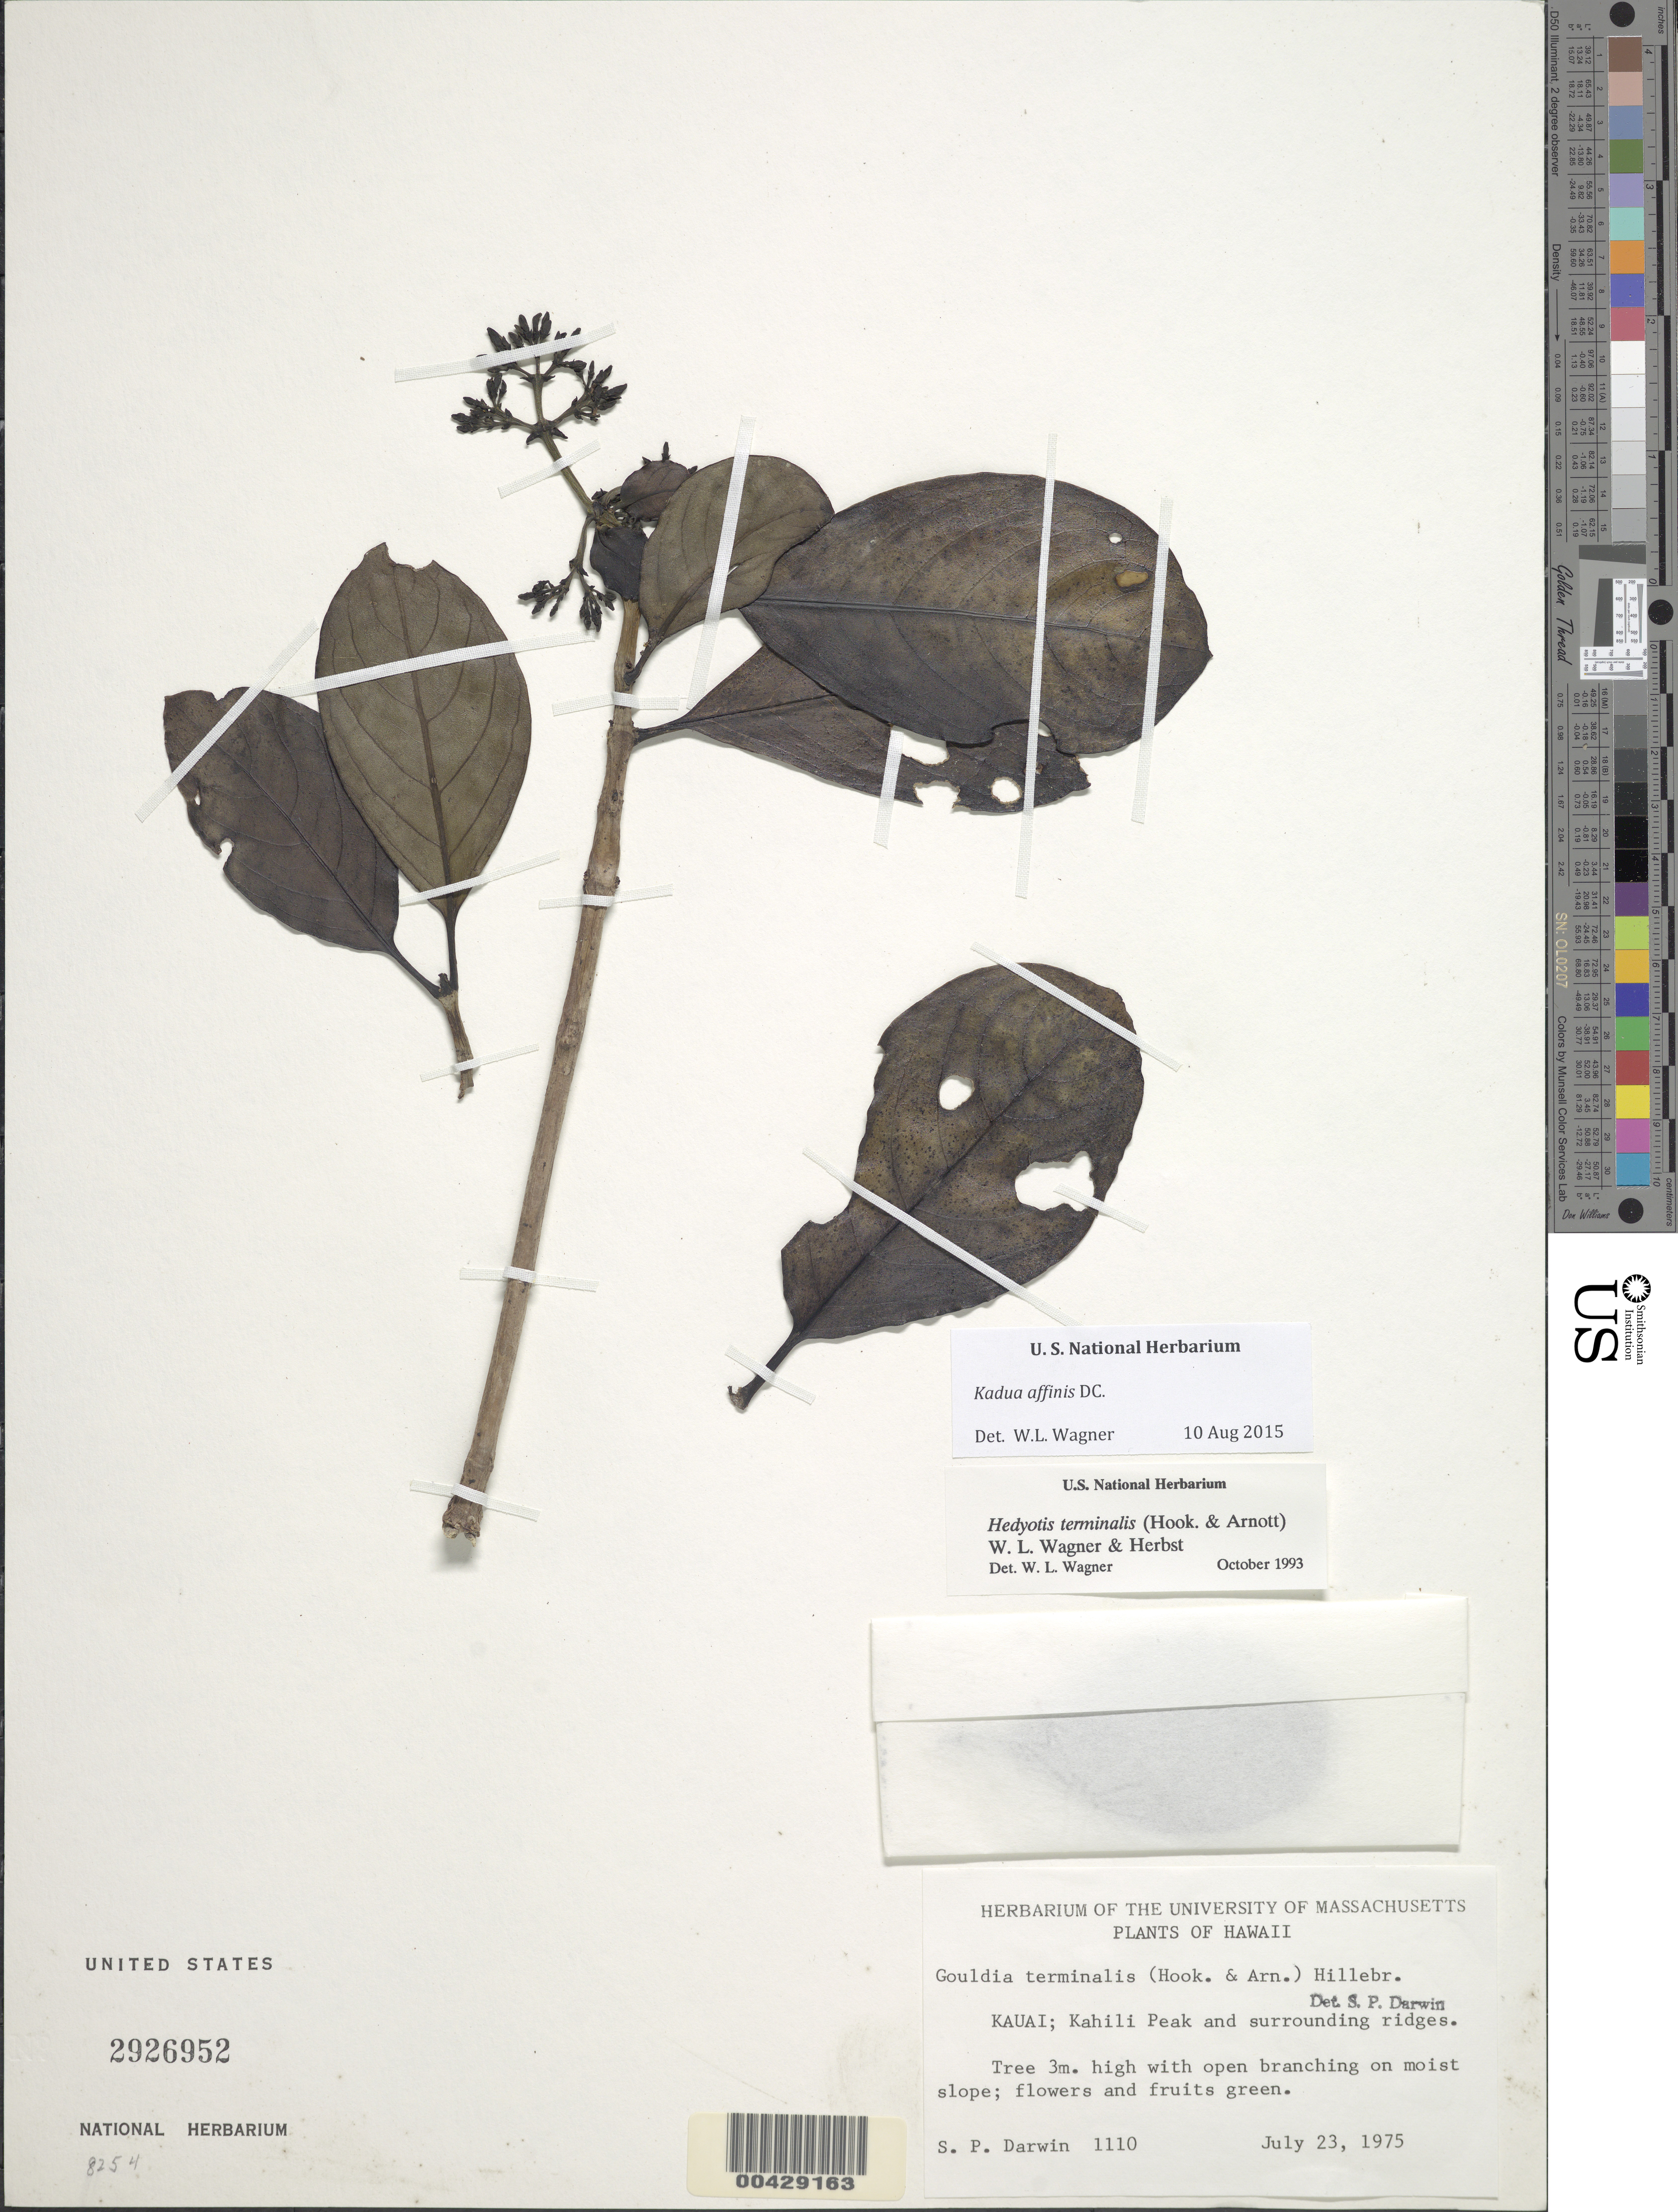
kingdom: Plantae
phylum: Tracheophyta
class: Magnoliopsida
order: Gentianales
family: Rubiaceae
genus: Kadua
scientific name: Kadua affinis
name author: DC.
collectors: S. P. Darwin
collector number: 1110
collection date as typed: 23 Jul 1975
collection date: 1975-07-23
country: United States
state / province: Hawaii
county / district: Kauai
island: Kaua'i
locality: Kahili Peak and surrounding ridges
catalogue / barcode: US 2926952